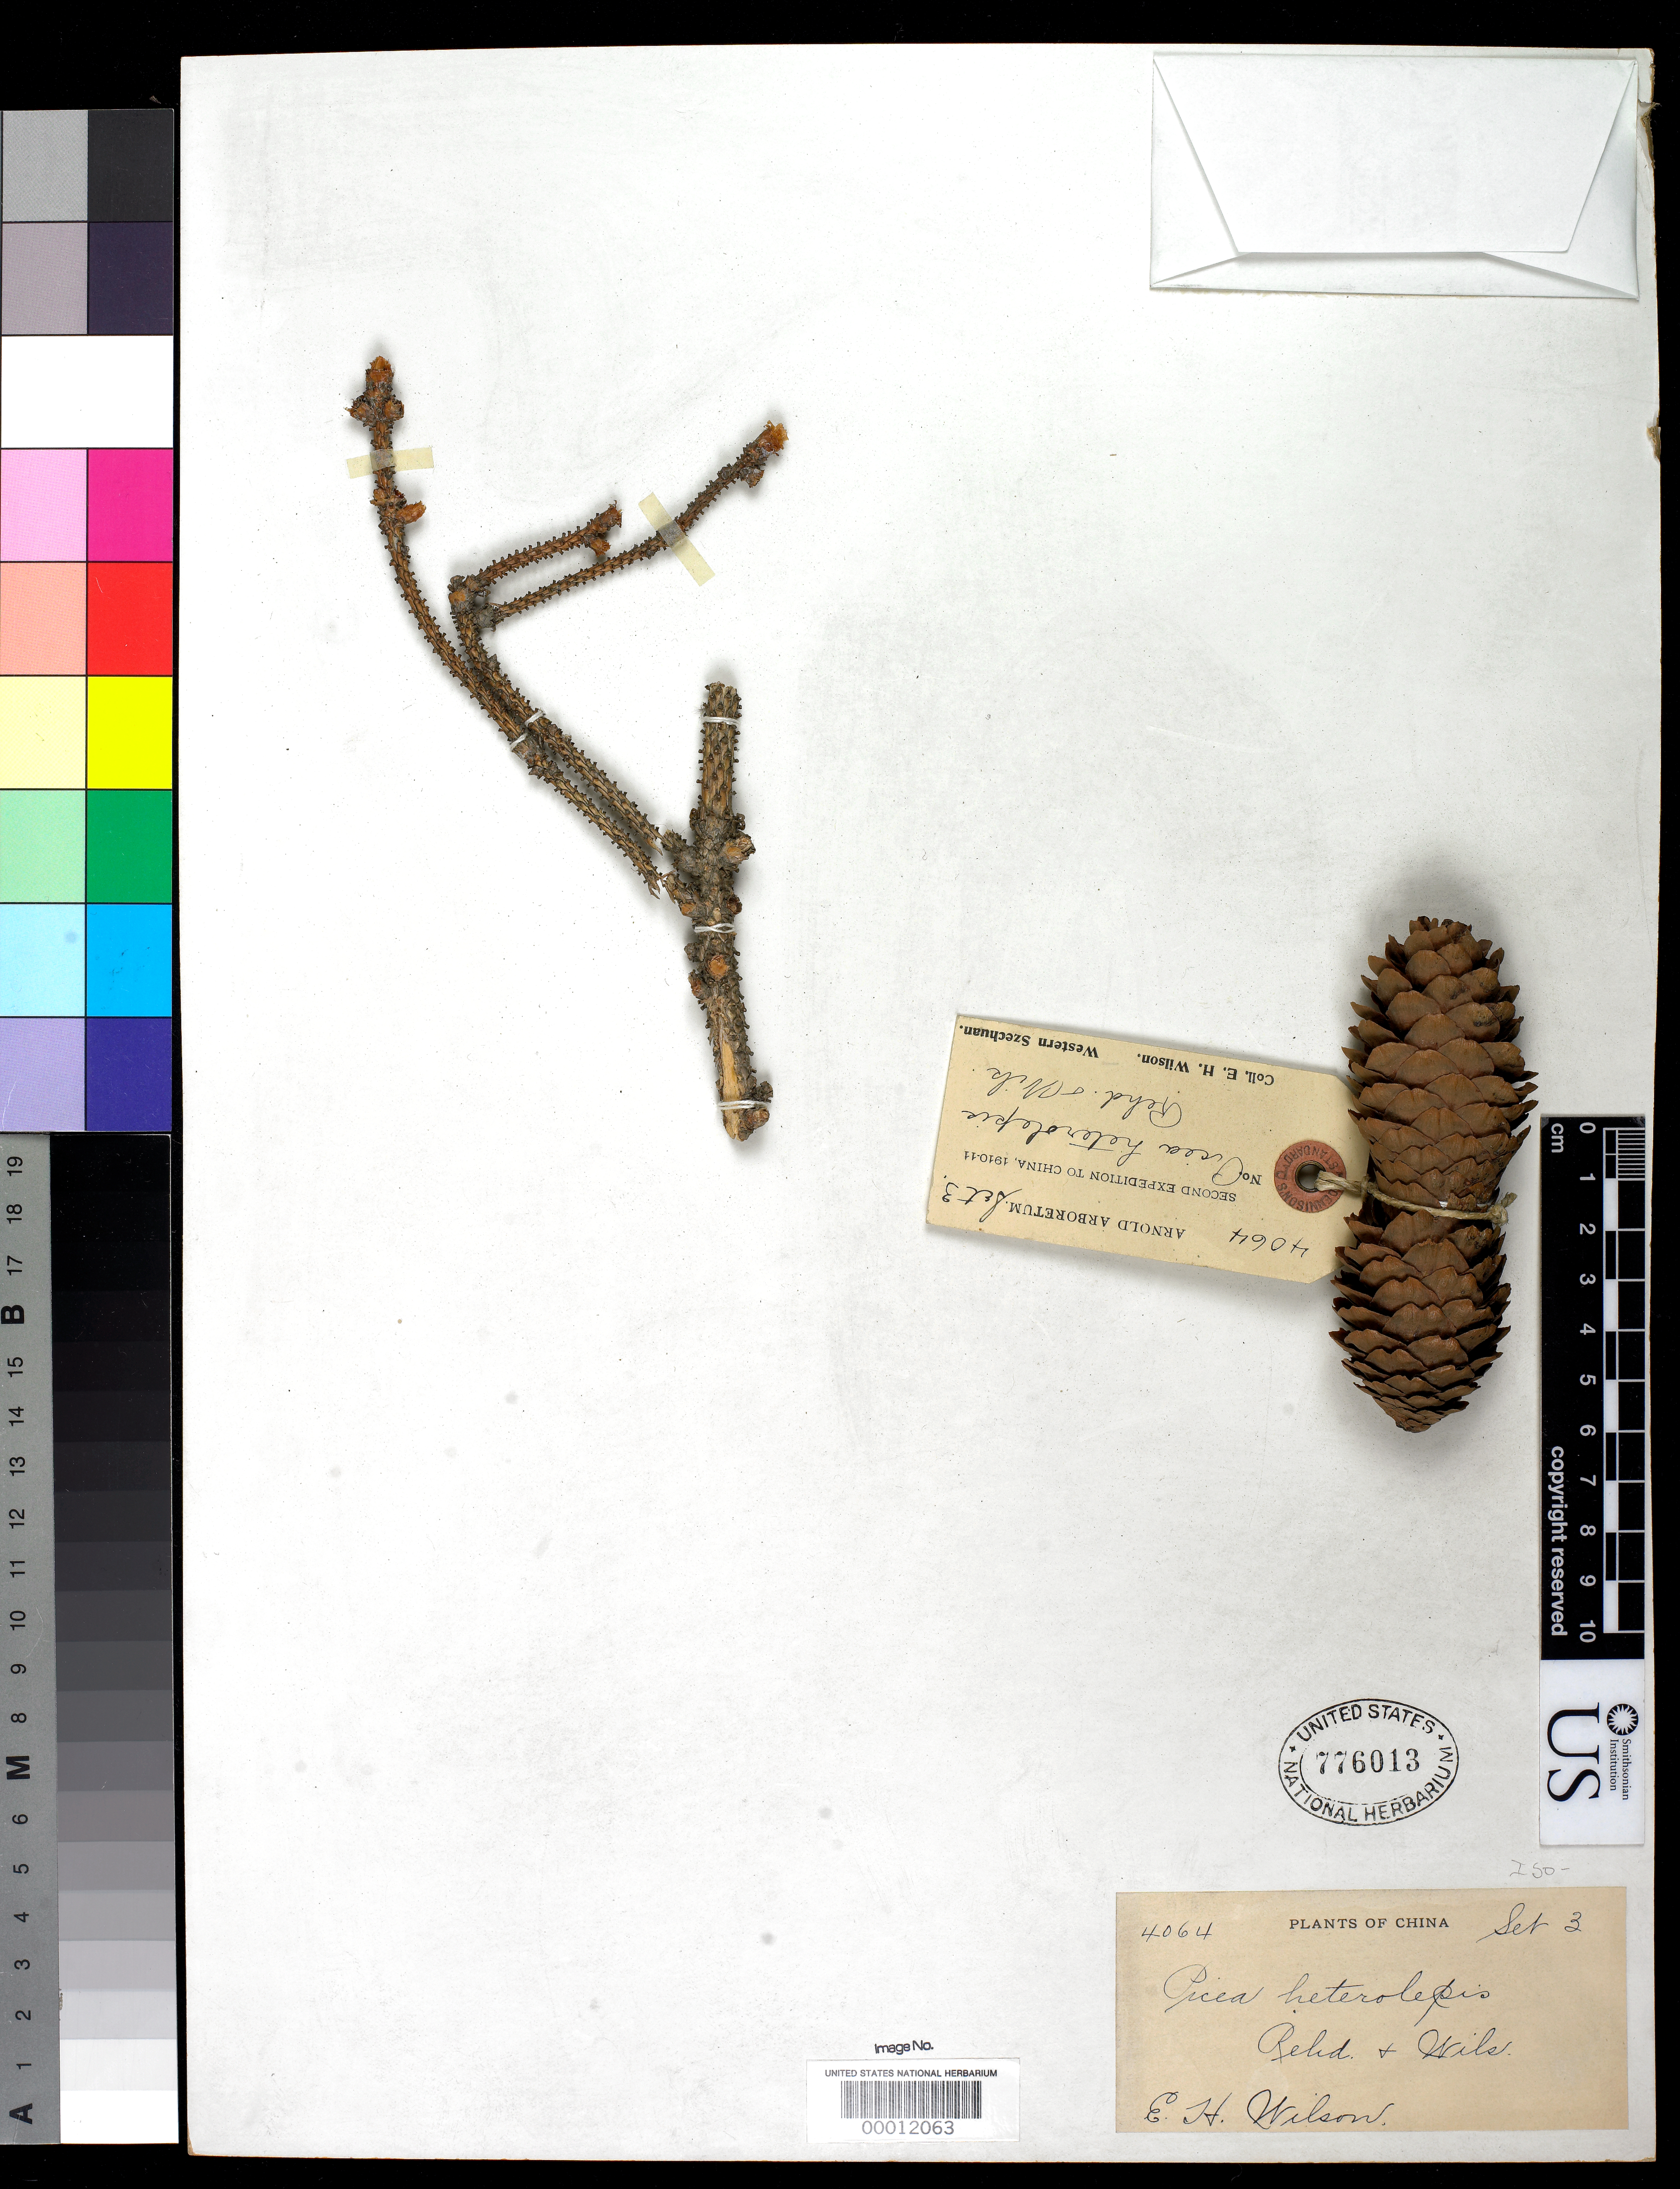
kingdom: Plantae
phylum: Tracheophyta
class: Pinopsida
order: Pinales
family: Pinaceae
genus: Picea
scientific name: Picea heterolepis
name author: Rehder & E.H. Wilson in Sarg.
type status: Isotype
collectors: E. H. Wilson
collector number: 4064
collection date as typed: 1910 to -- --- 1911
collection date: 1910/1911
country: China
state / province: Sichuan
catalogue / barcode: US 776013